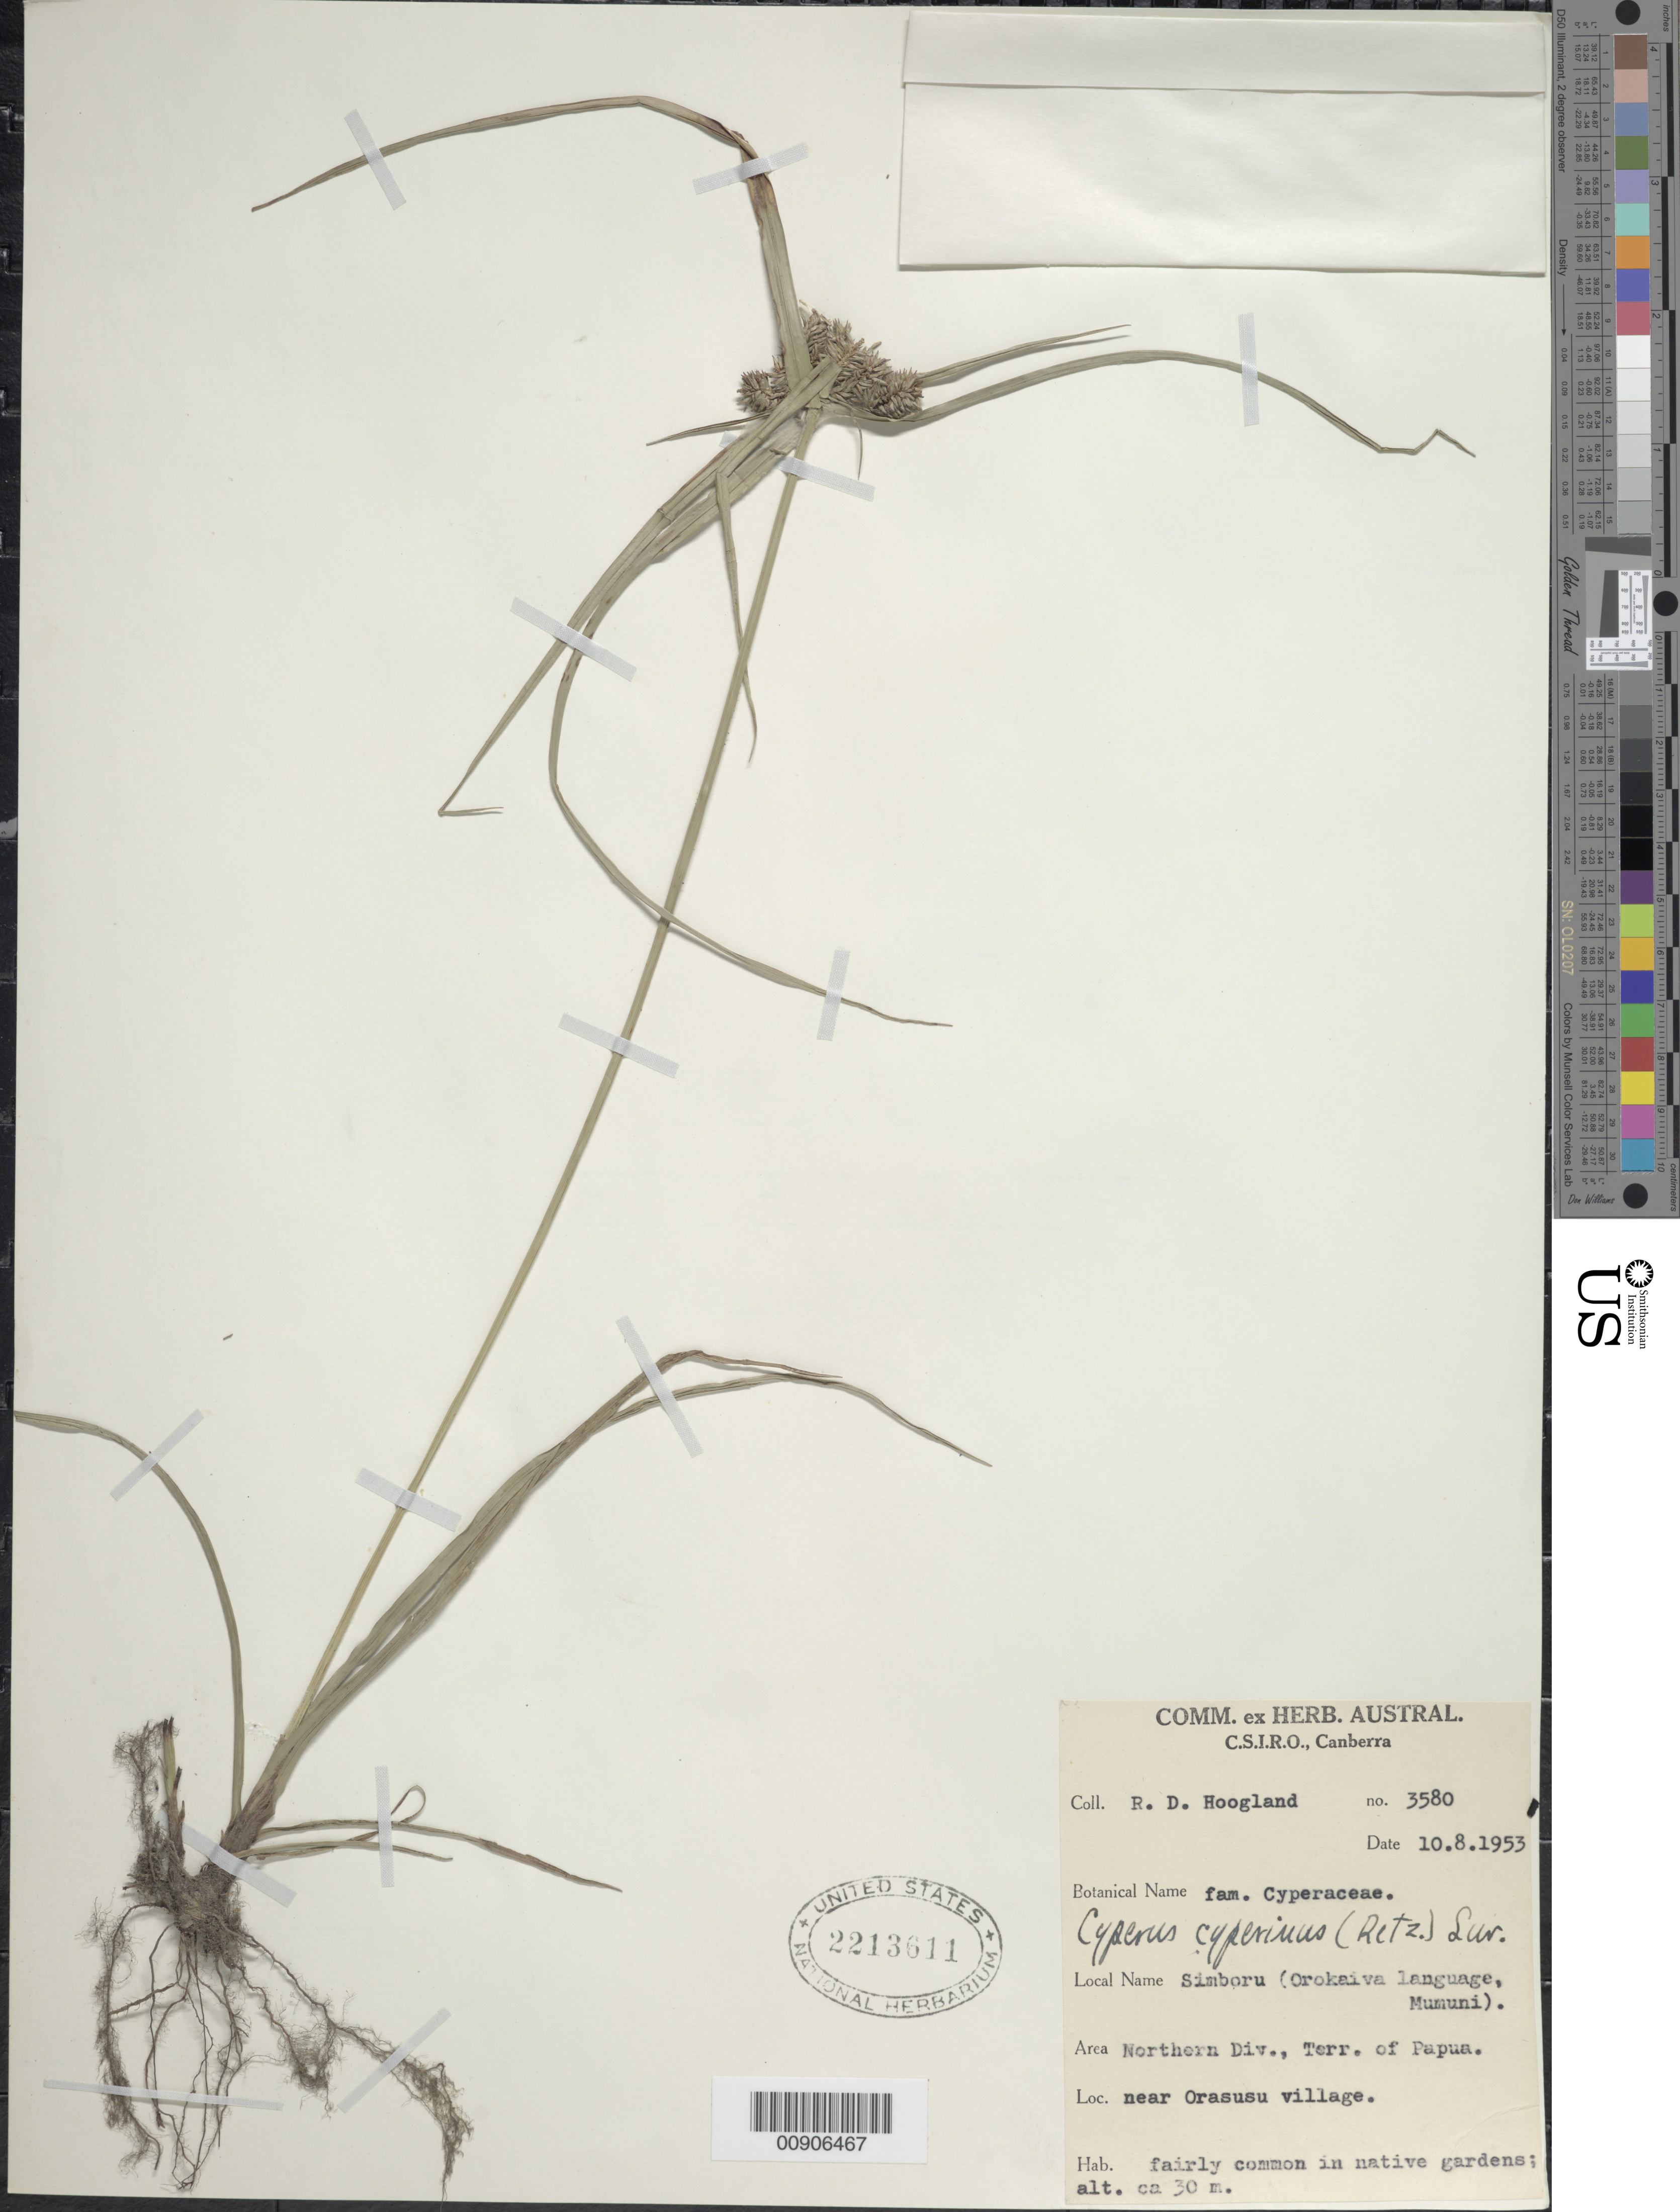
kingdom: Plantae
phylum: Tracheophyta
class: Liliopsida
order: Poales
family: Cyperaceae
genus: Cyperus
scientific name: Cyperus cyperinus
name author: (Retz.) Valck. Sur.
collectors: R. D. Hoogland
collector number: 3580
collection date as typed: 10 Aug 1953 or 08 Oct 1953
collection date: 1953-08-10 or 1953-10-08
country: Papua New Guinea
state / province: Northern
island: New Guinea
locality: Near Orasusu village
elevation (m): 30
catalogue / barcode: US 2213611